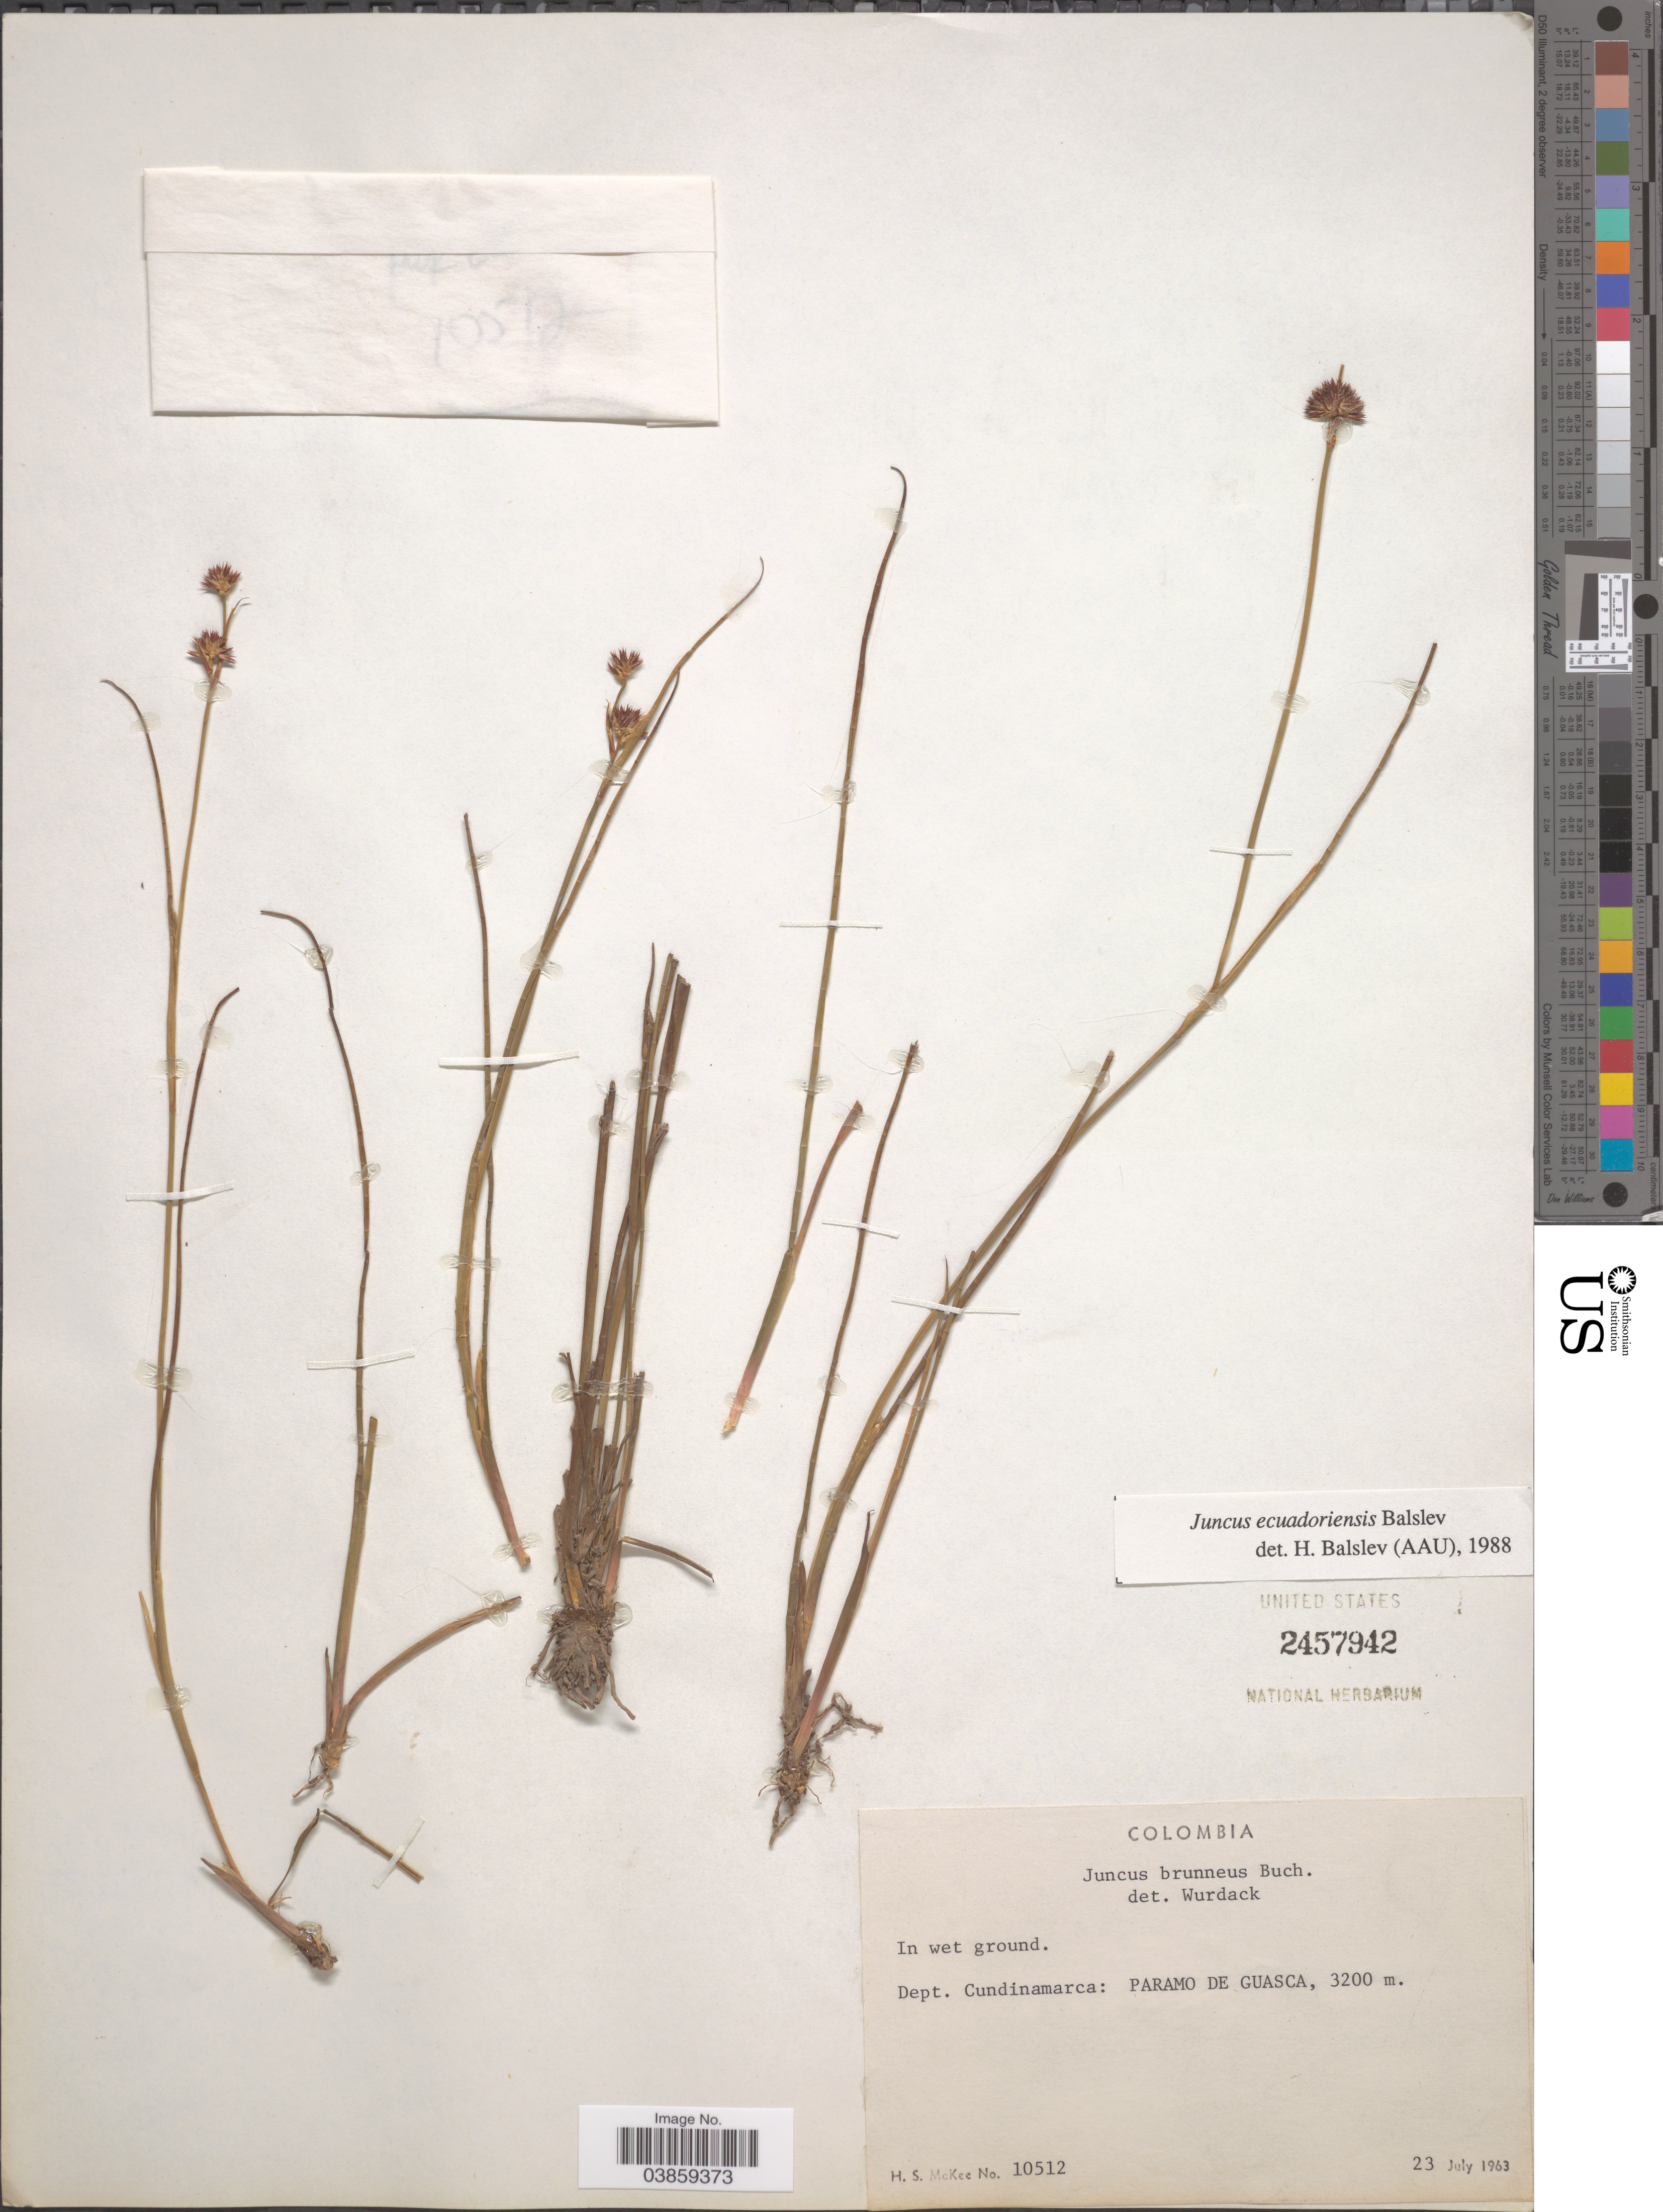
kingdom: Plantae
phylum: Tracheophyta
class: Liliopsida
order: Poales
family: Juncaceae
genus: Juncus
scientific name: Juncus ecuadoriensis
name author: Balslev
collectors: H. S. McKee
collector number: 10512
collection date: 1963-07-23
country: Colombia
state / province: Cundinamarca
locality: Dept. Cundinamarca: Paramo de Guasca.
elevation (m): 3200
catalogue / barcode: US 2457942